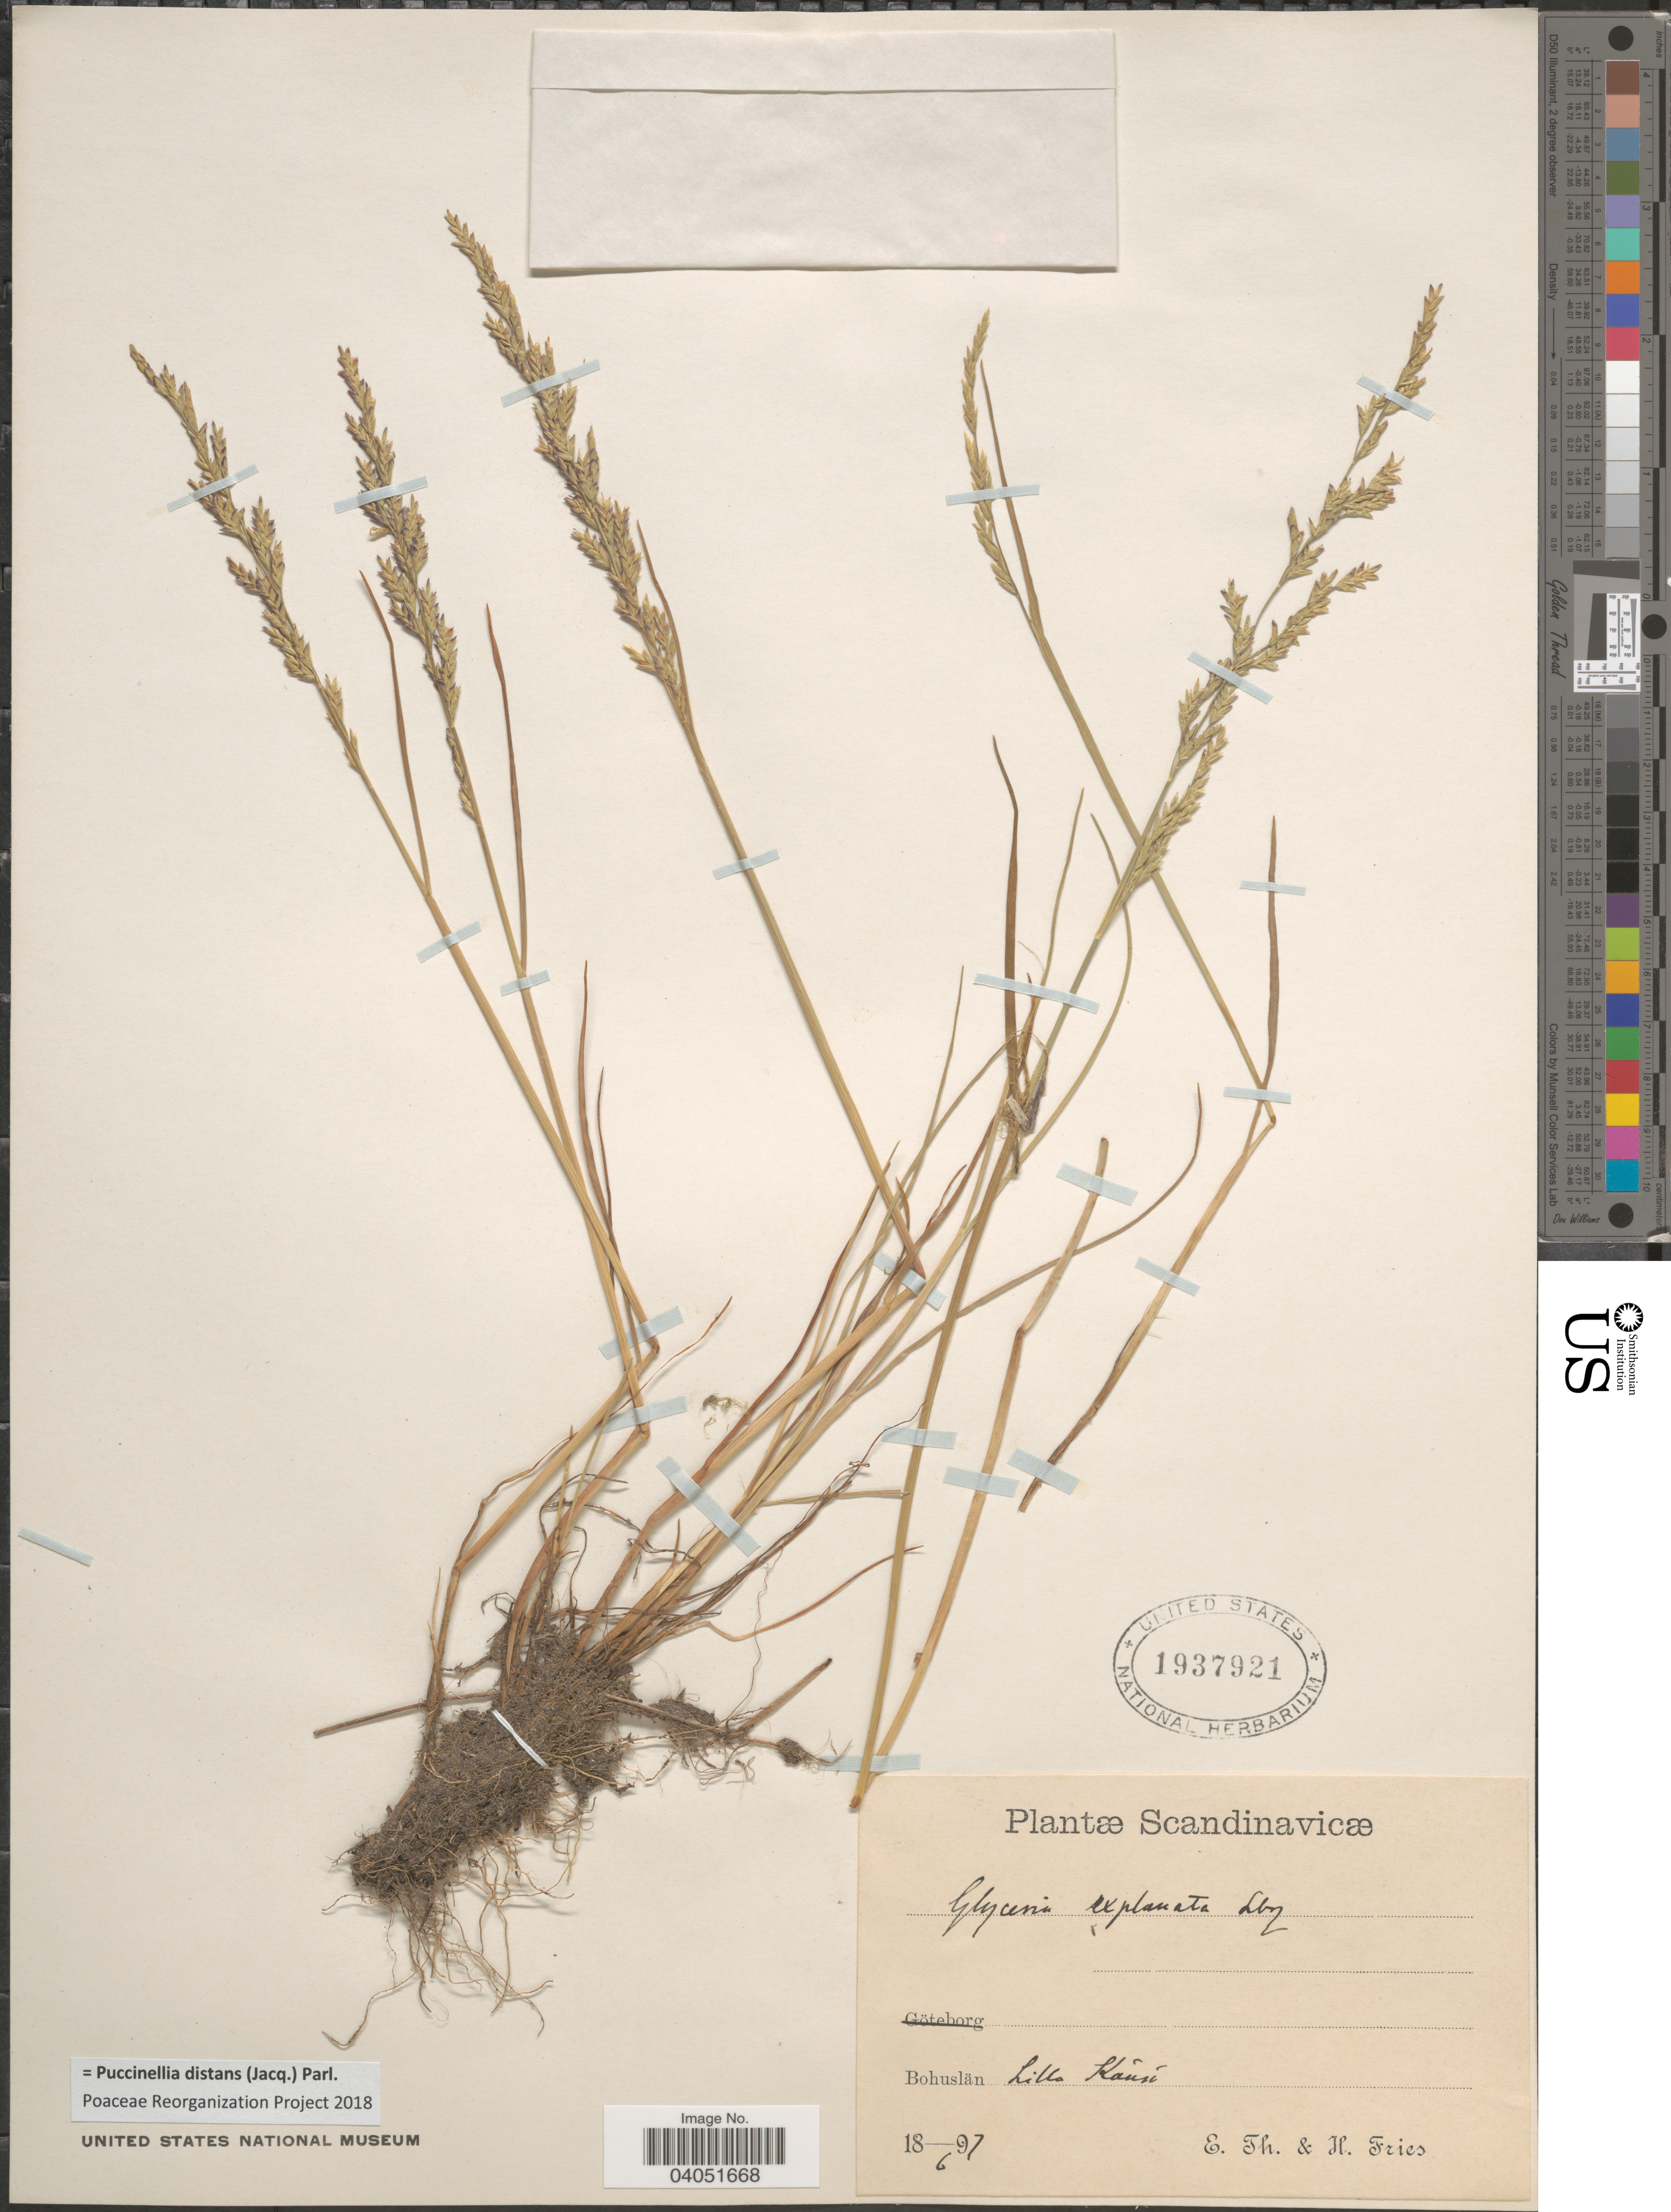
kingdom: Plantae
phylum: Tracheophyta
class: Liliopsida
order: Poales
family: Poaceae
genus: Puccinellia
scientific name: Puccinellia distans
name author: (Jacq.) Parl.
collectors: E. Fries & H. Fries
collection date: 1897-06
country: Sweden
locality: Scandinavicæ. Bohuslän Lillo Känsö.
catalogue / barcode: US 1937921